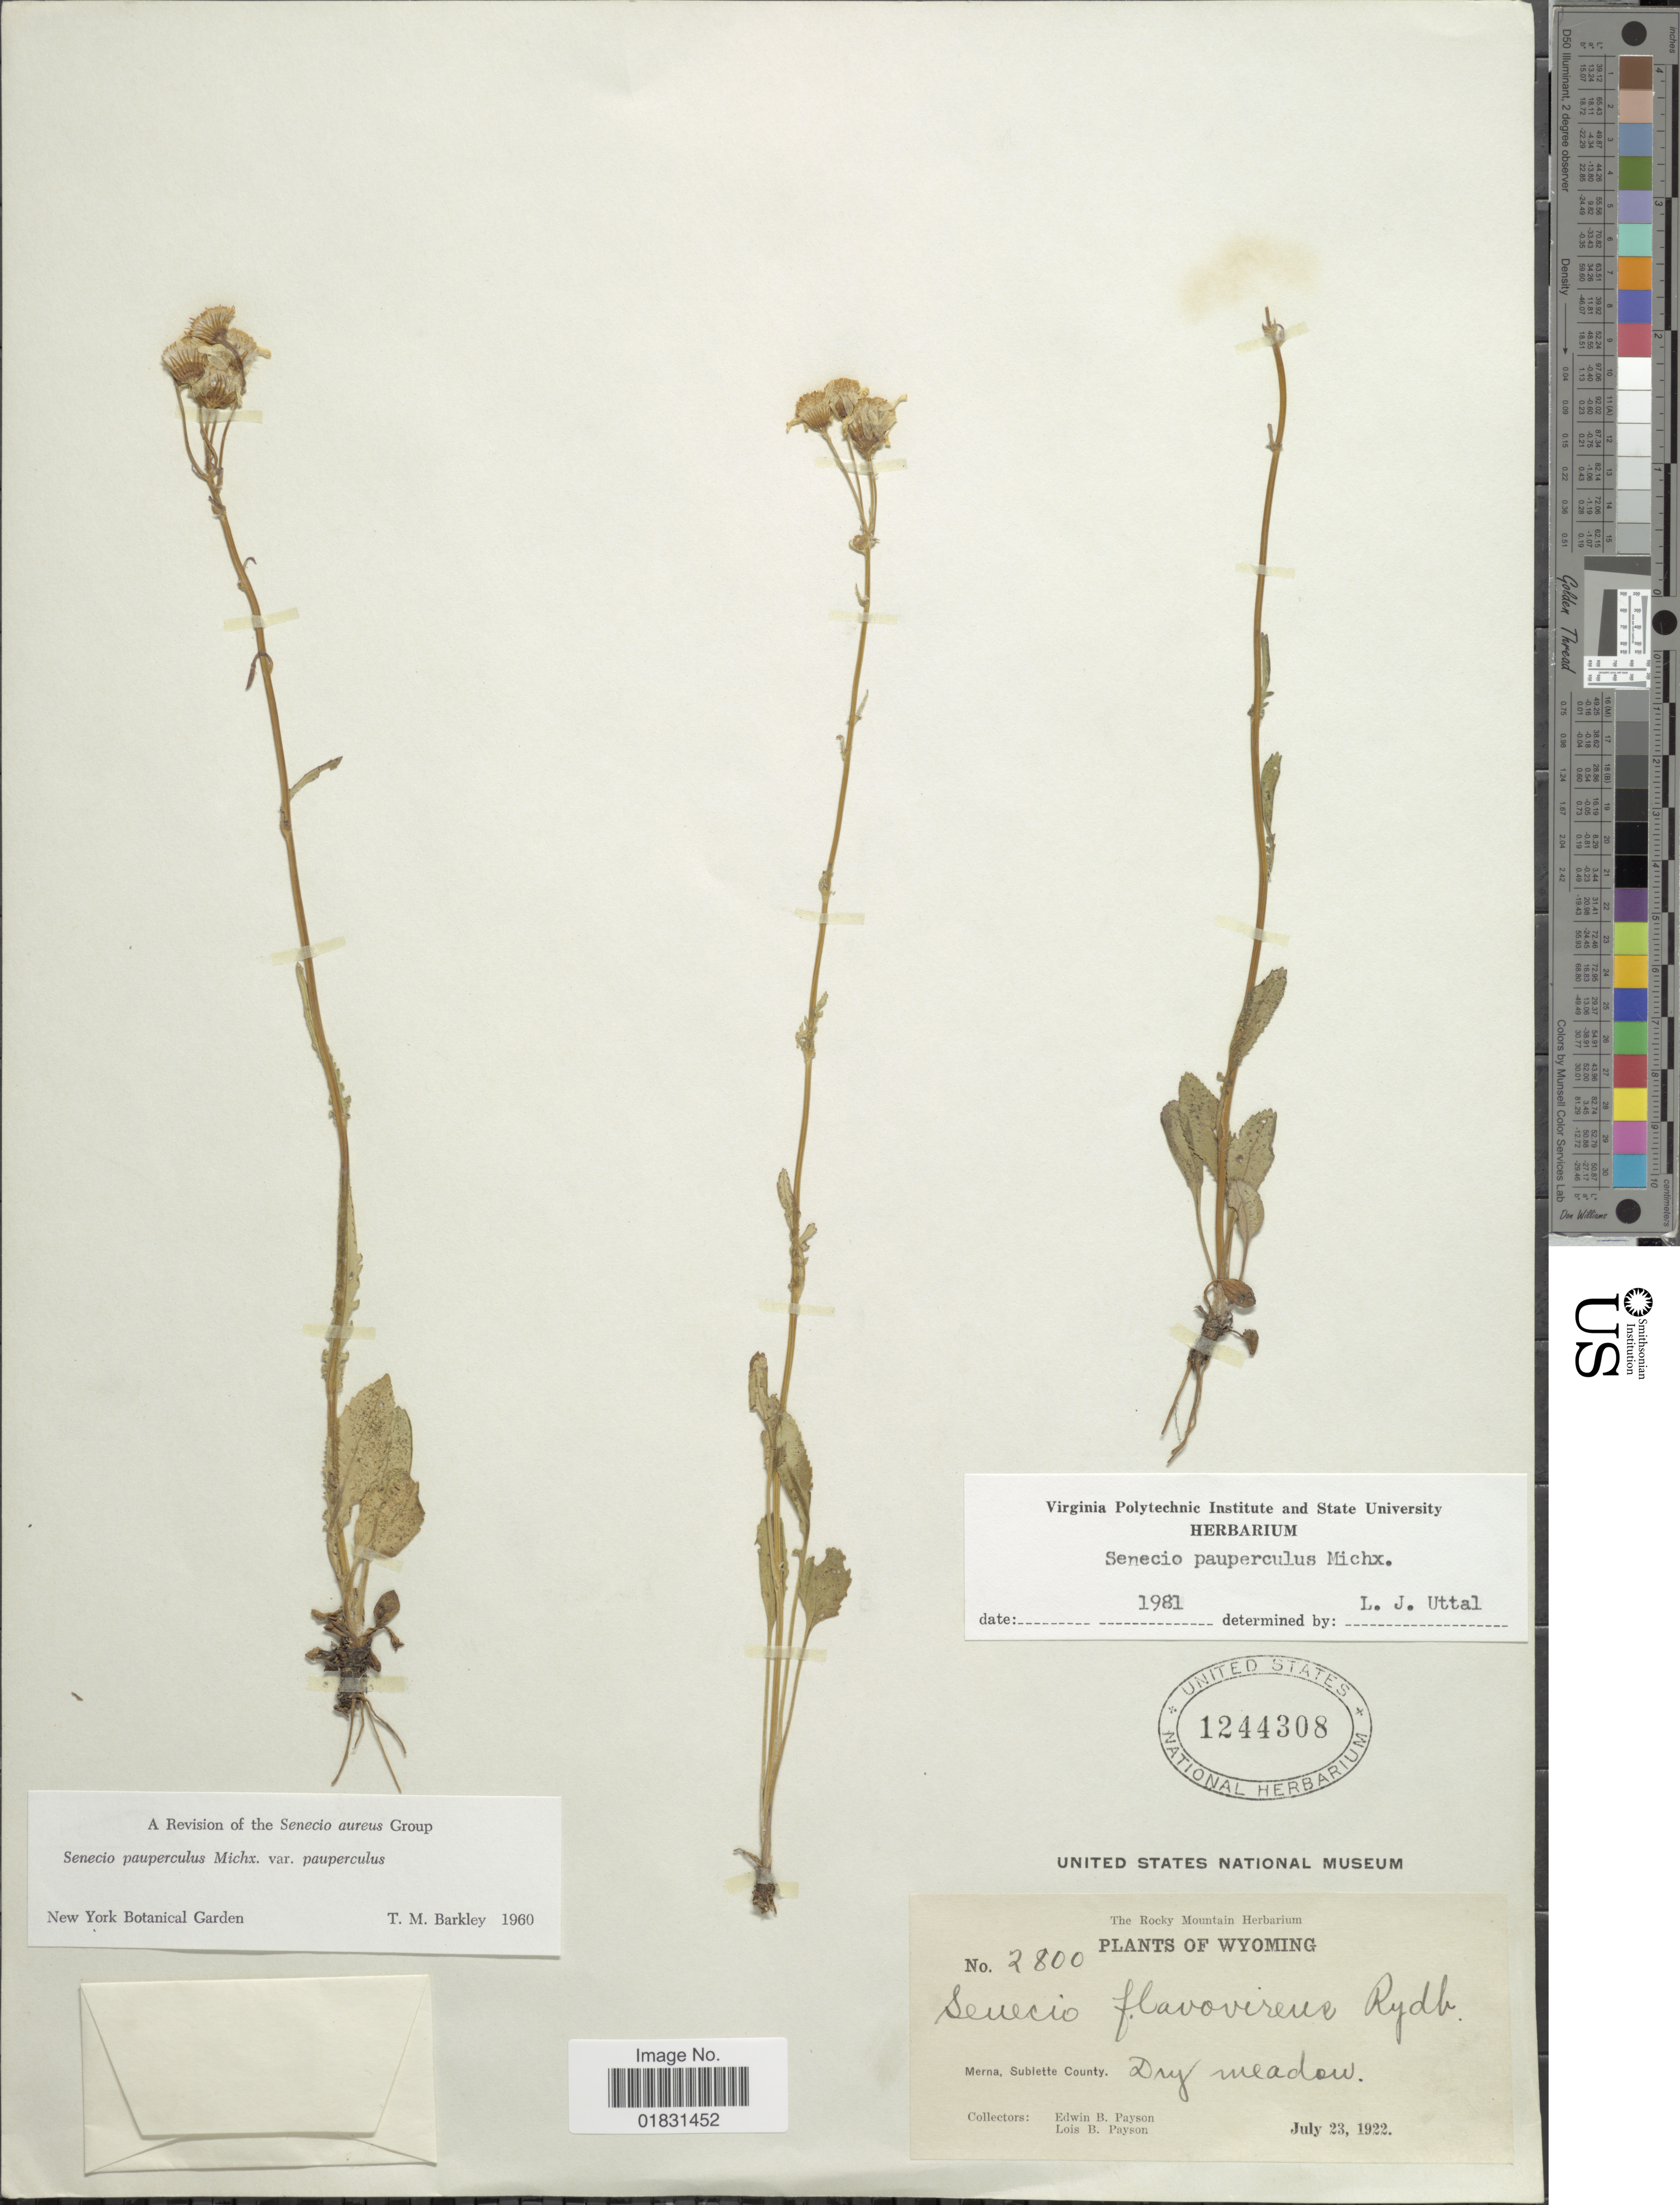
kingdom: Plantae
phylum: Tracheophyta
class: Magnoliopsida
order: Asterales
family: Asteraceae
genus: Packera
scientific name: Packera paupercula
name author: (Michx.) Á. Löve & D. Löve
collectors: E. B. Payson & L. Payson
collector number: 2800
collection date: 1922-07-23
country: United States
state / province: Wyoming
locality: Merna, Sublette County, Dry meadow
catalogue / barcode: US 1244308